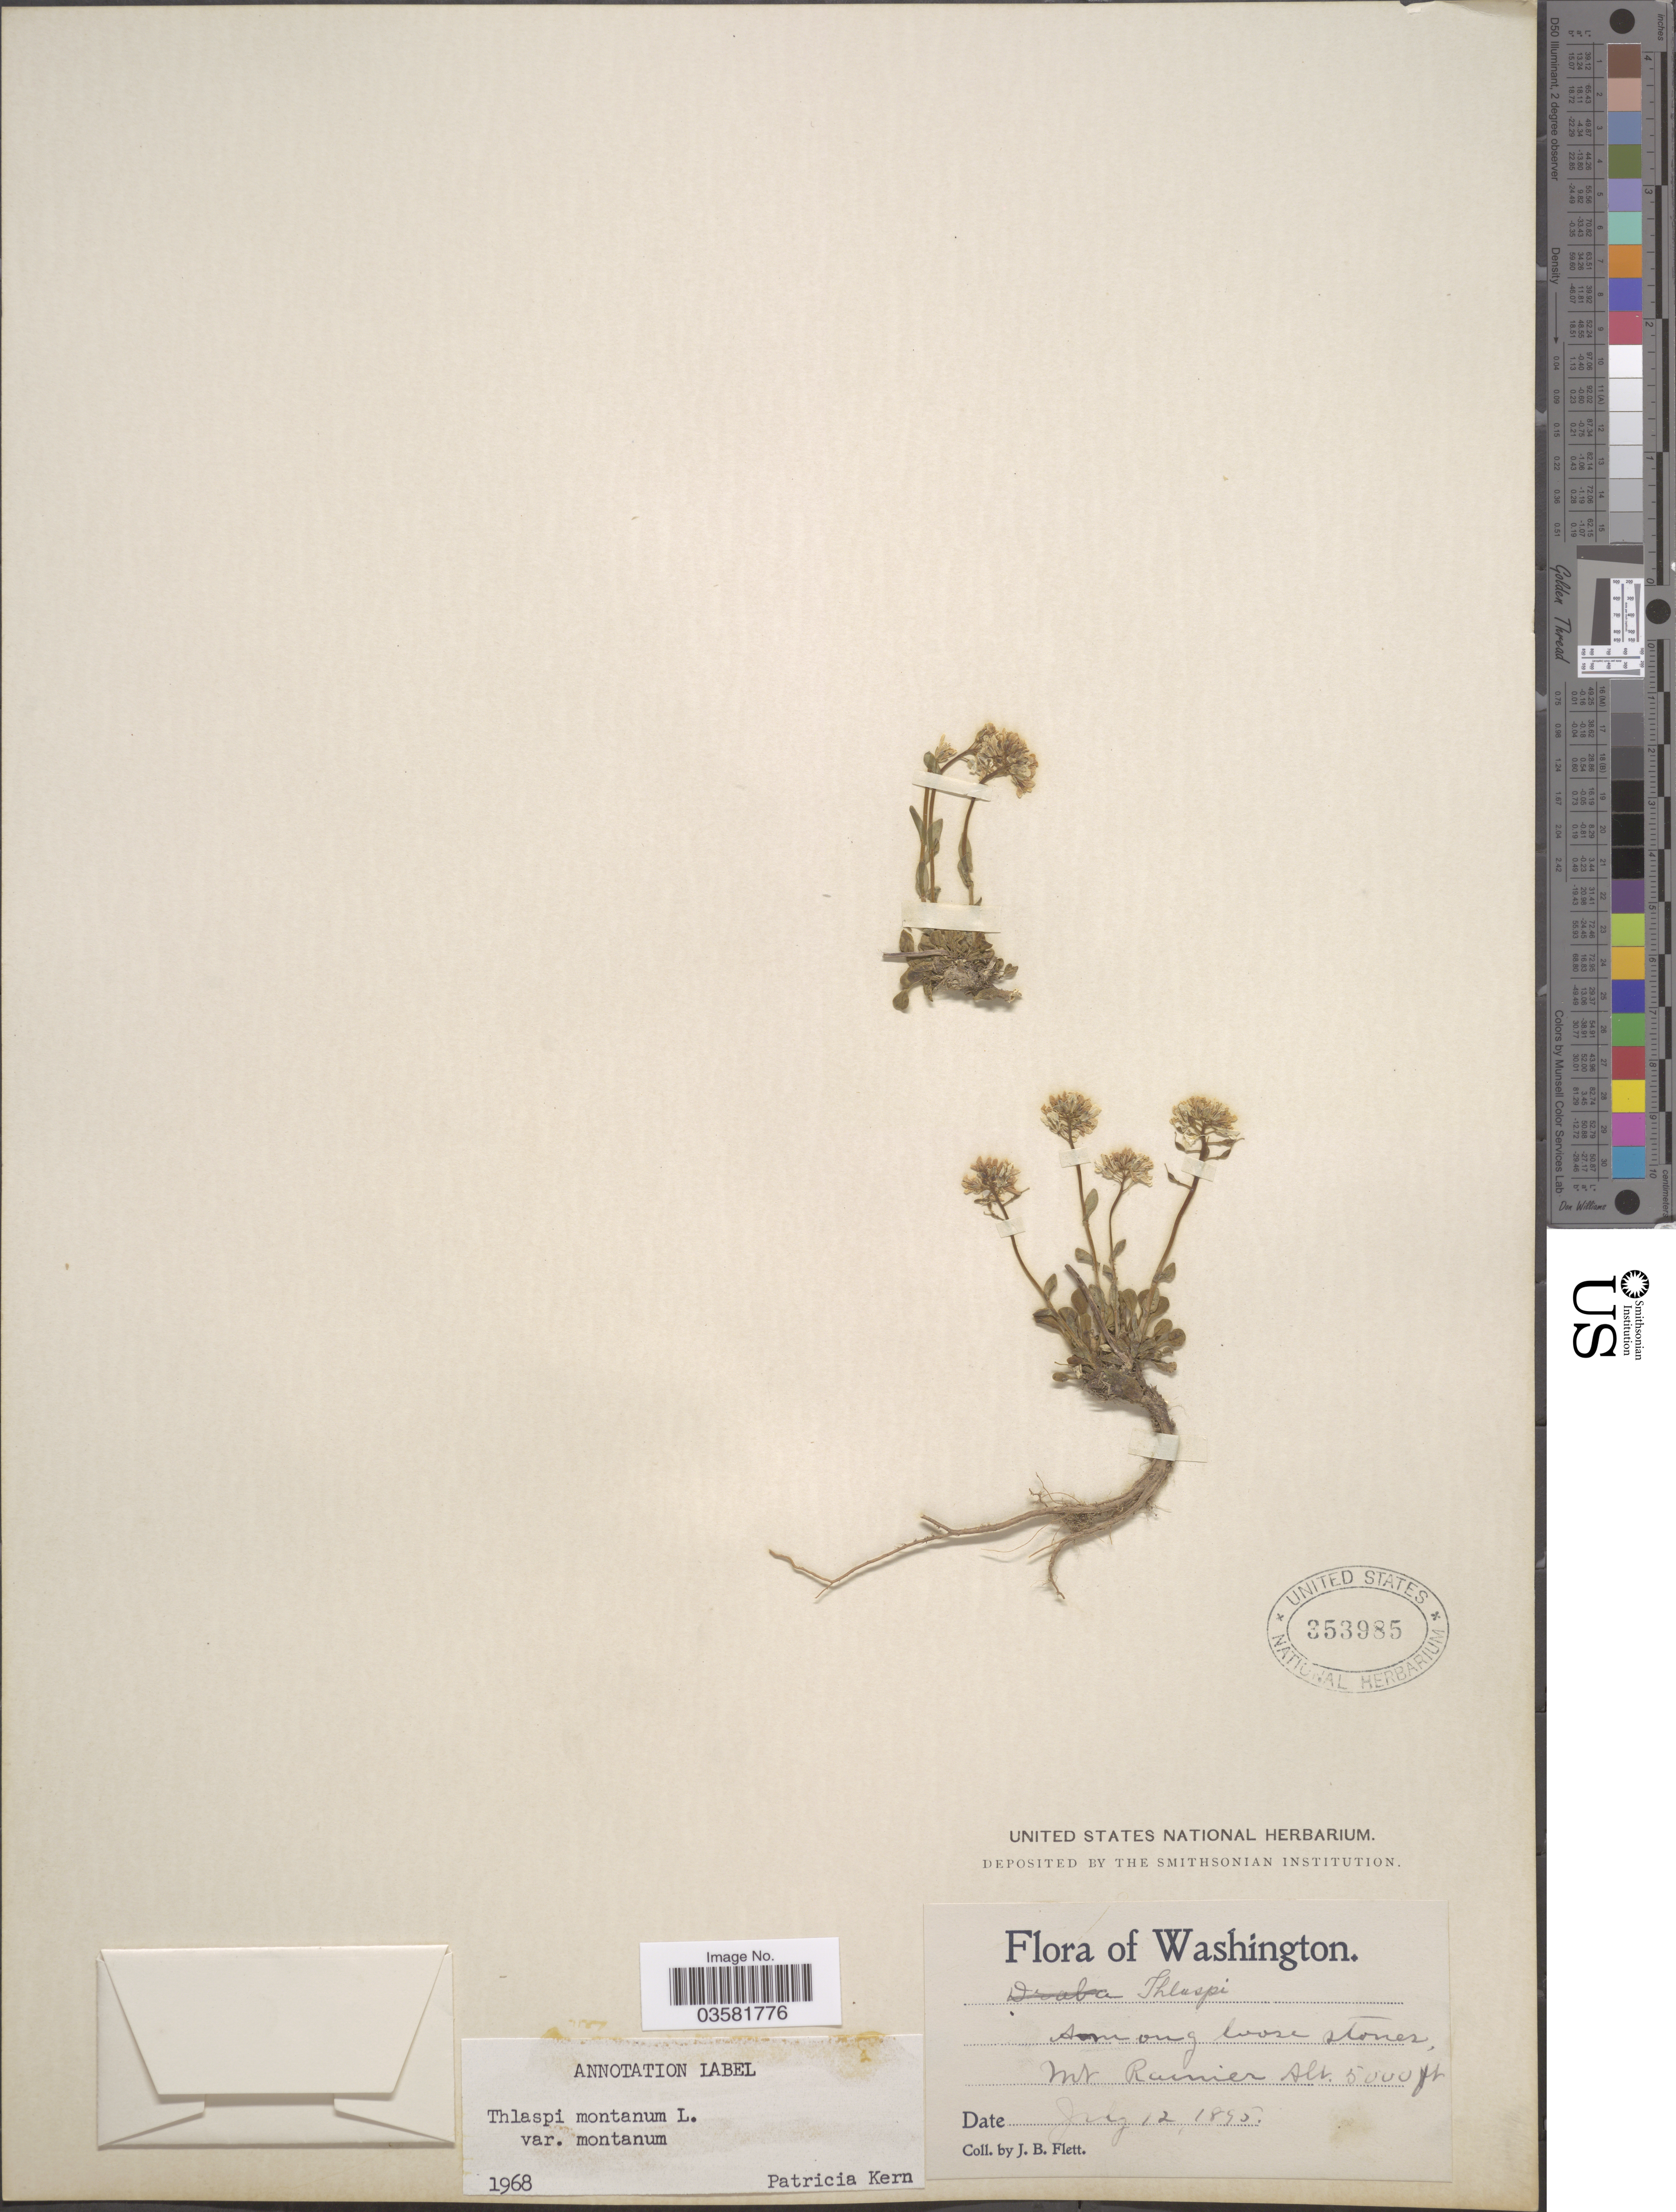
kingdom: Plantae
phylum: Tracheophyta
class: Magnoliopsida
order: Brassicales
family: Brassicaceae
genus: Thlaspi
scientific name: Thlaspi montanum var. montanum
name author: L.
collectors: J. Flett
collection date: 1895-07-12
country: United States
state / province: Washington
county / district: Pierce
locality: Mt Rainier.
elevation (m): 1524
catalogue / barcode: US 353985